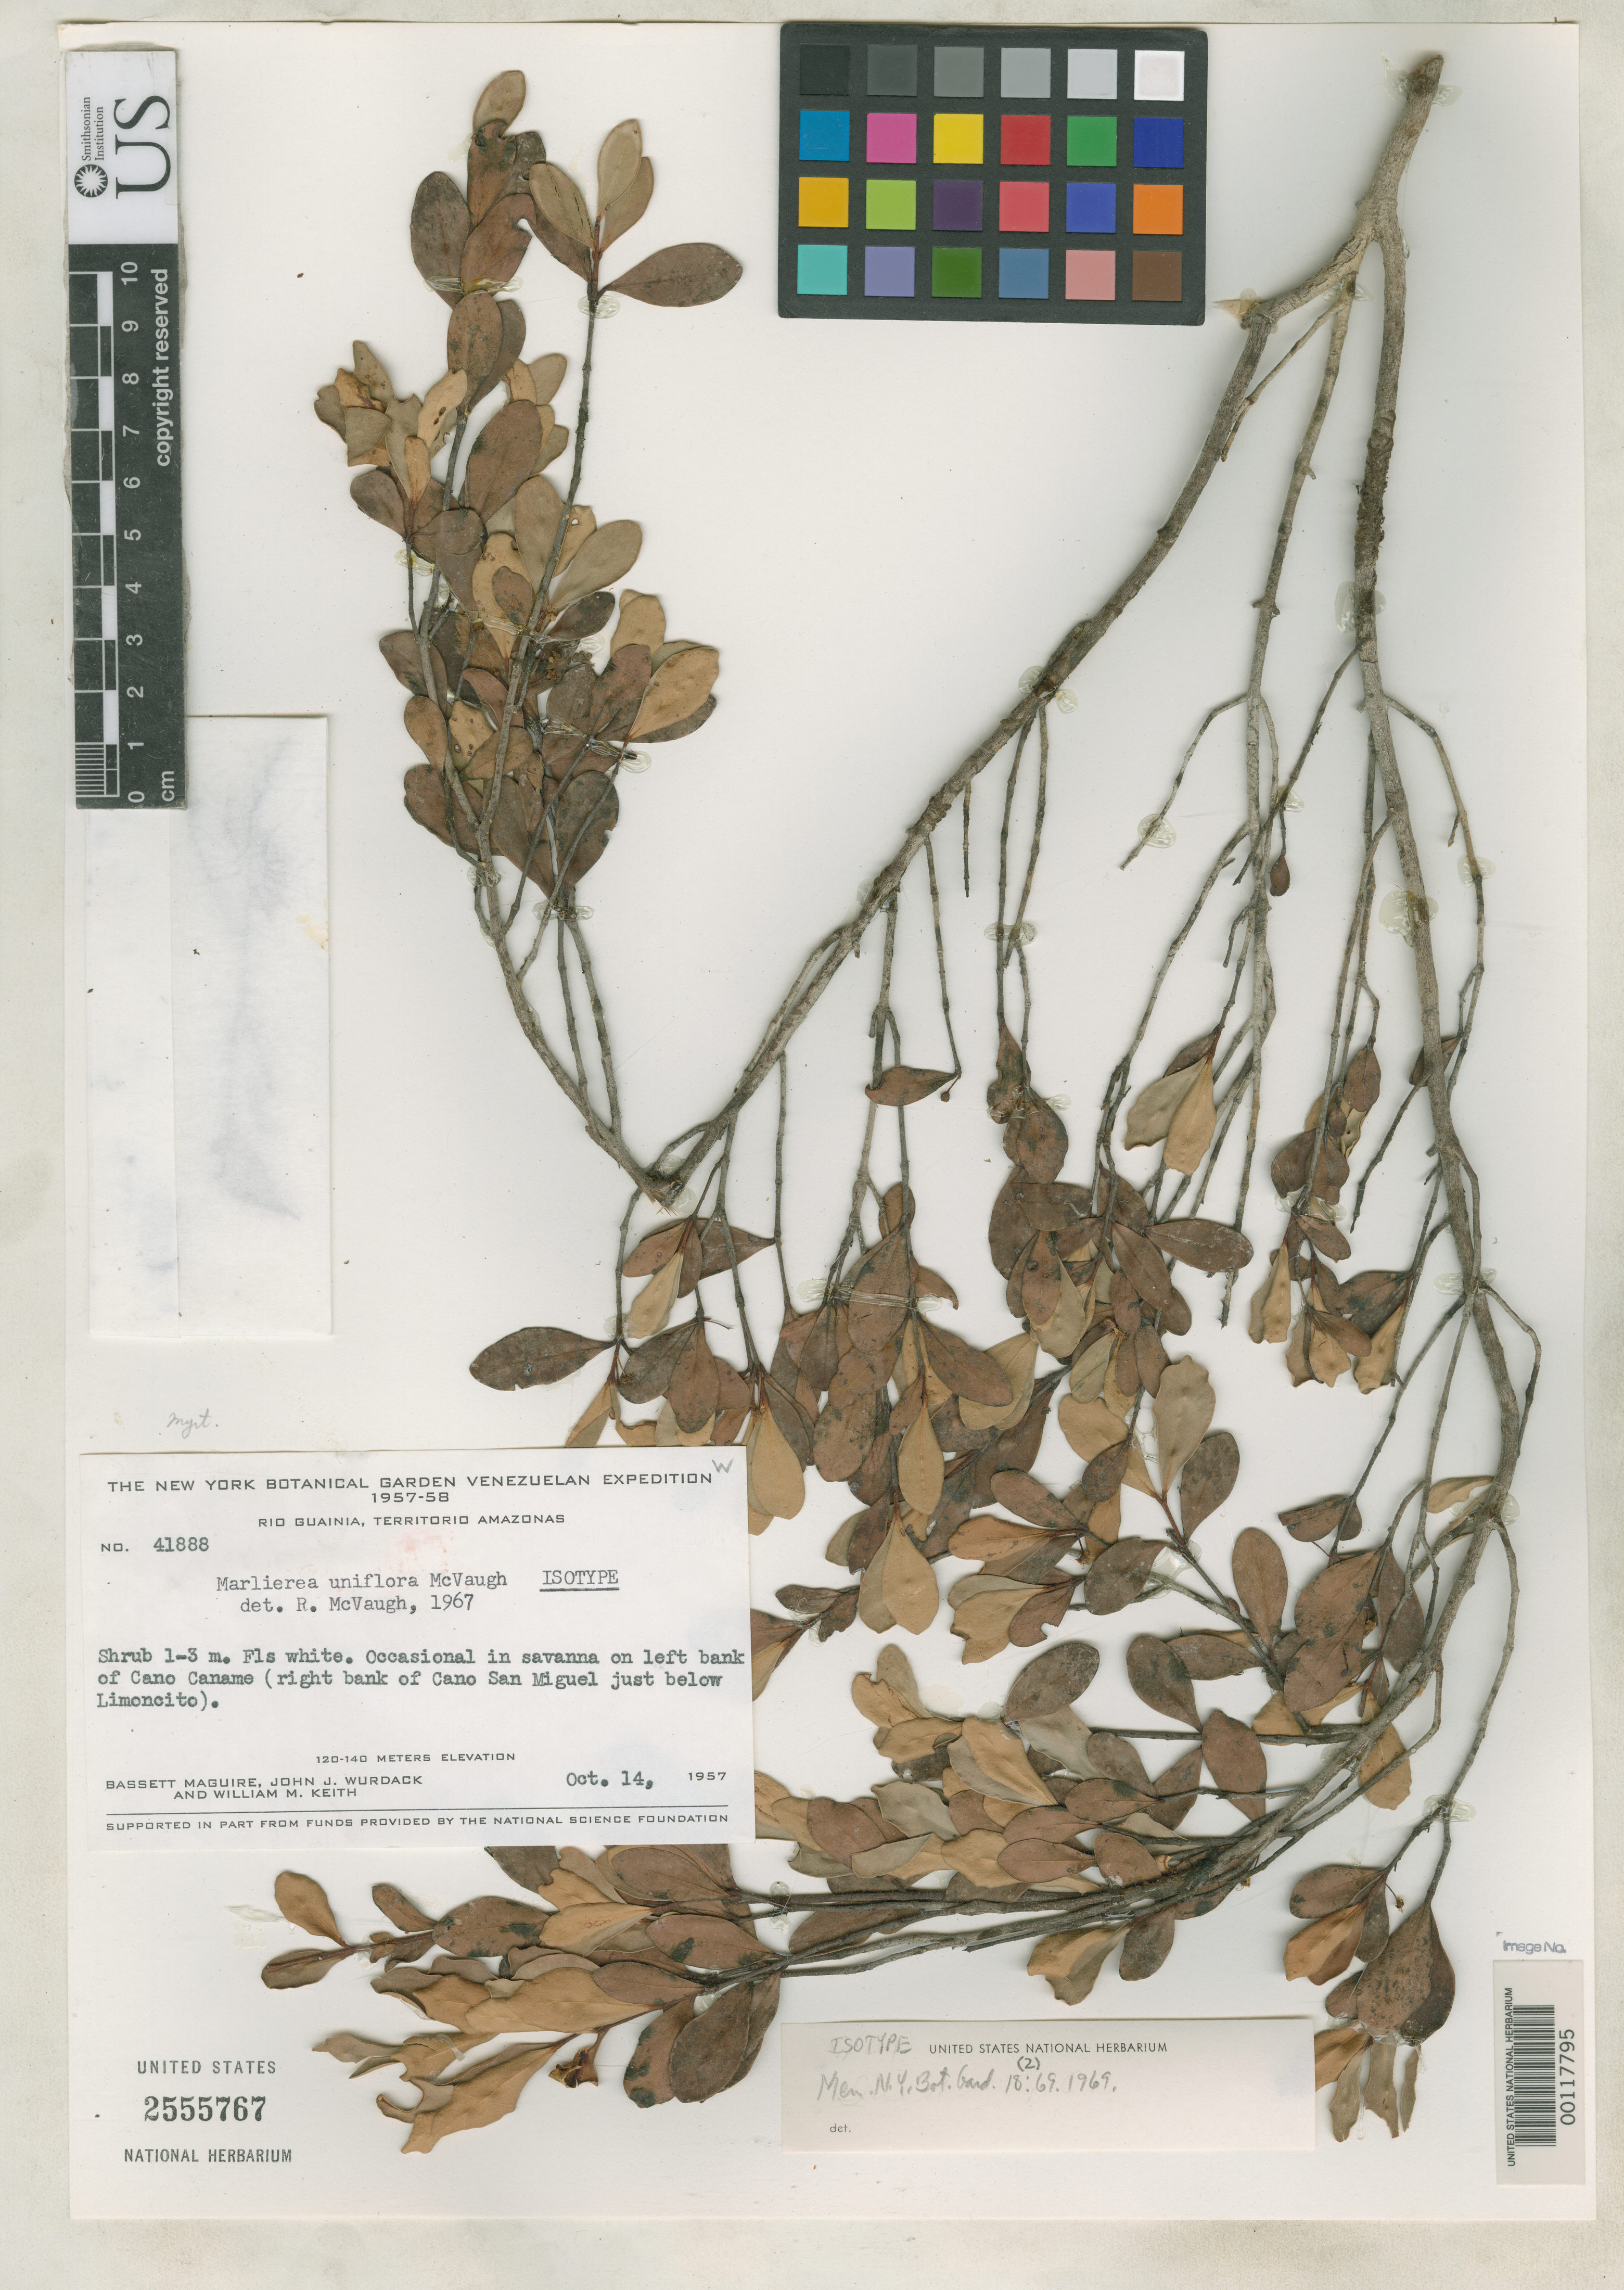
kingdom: Plantae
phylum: Tracheophyta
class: Magnoliopsida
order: Myrtales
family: Myrtaceae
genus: Marlierea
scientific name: Marlierea uniflora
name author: McVaugh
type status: Isotype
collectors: B. Maguire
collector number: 41888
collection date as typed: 14 Oct 1957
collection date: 1957-10-14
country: Venezuela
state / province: Amazonas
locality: Rio Guainia, Canos San Miguela below Limoncito.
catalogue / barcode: US 2555767